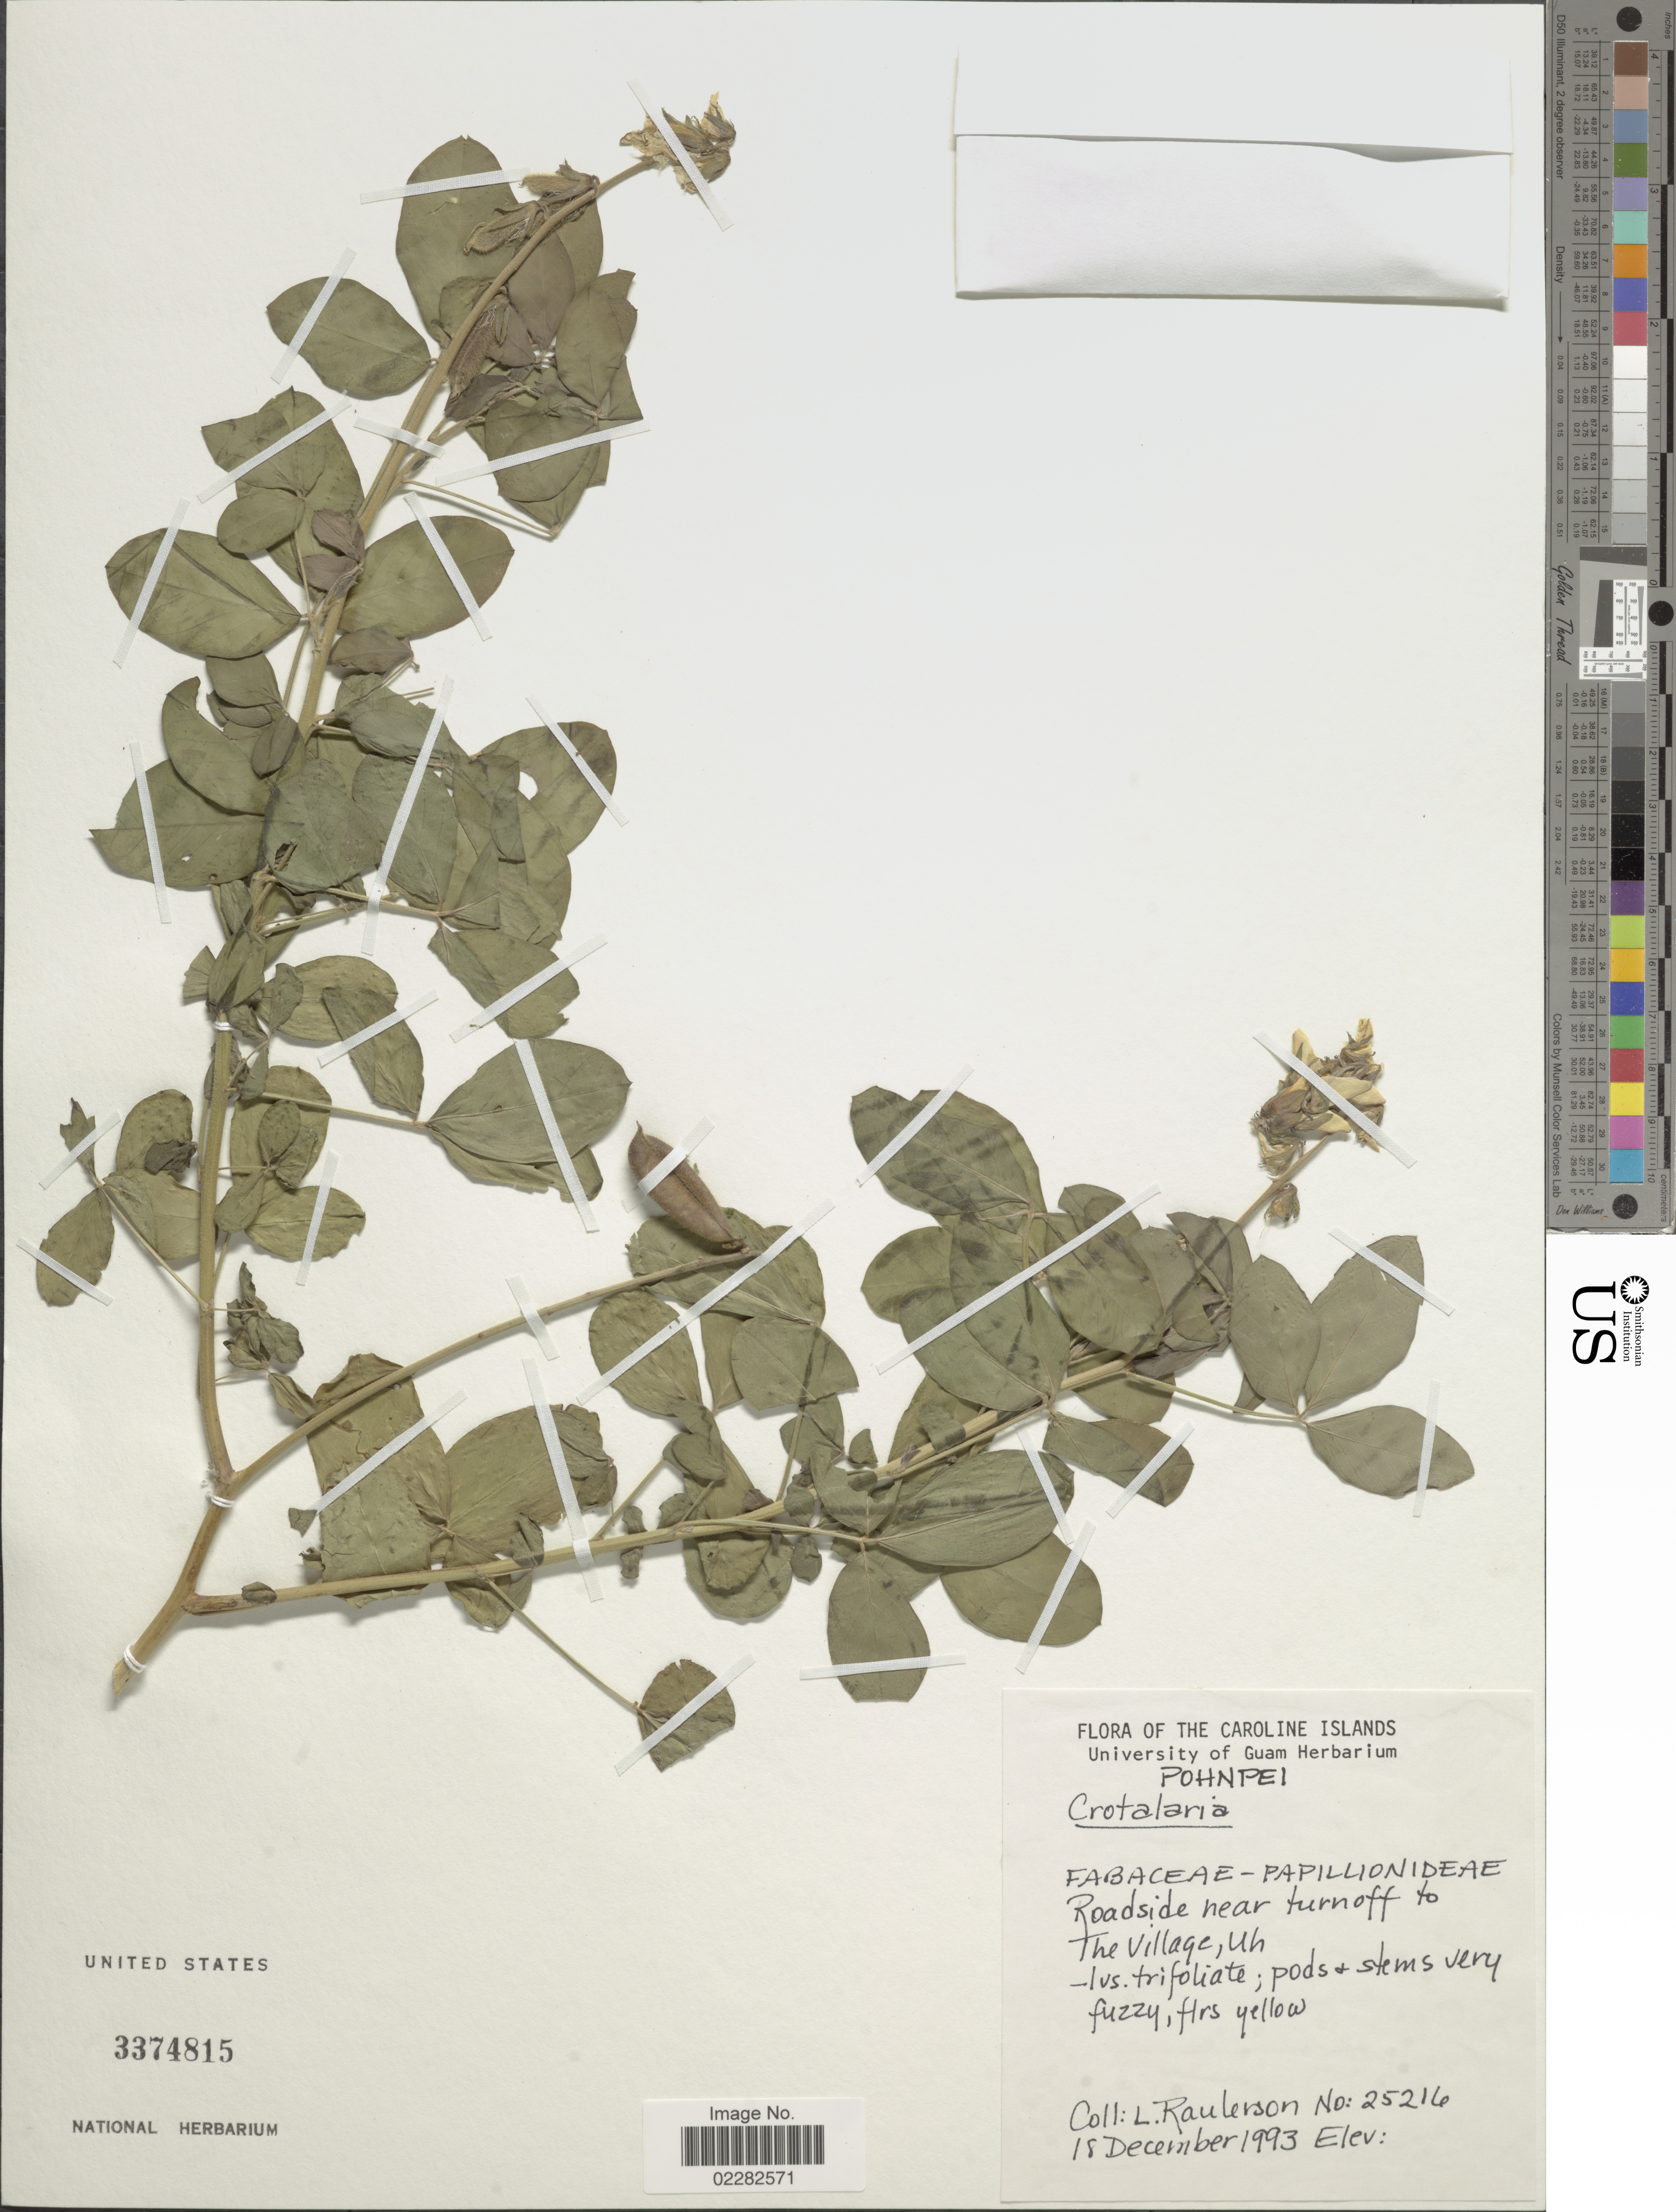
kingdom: Plantae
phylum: Tracheophyta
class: Magnoliopsida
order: Fabales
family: Fabaceae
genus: Crotalaria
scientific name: Crotalaria sp.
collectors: L. Raulerson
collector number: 25216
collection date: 1993-12-18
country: Micronesia, Federated States of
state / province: Pohnpei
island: Pohnpei [Ponape]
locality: Caroline Islands, Pohnpei, roadside near turnoff to the Village, Uh.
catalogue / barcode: US 3374815